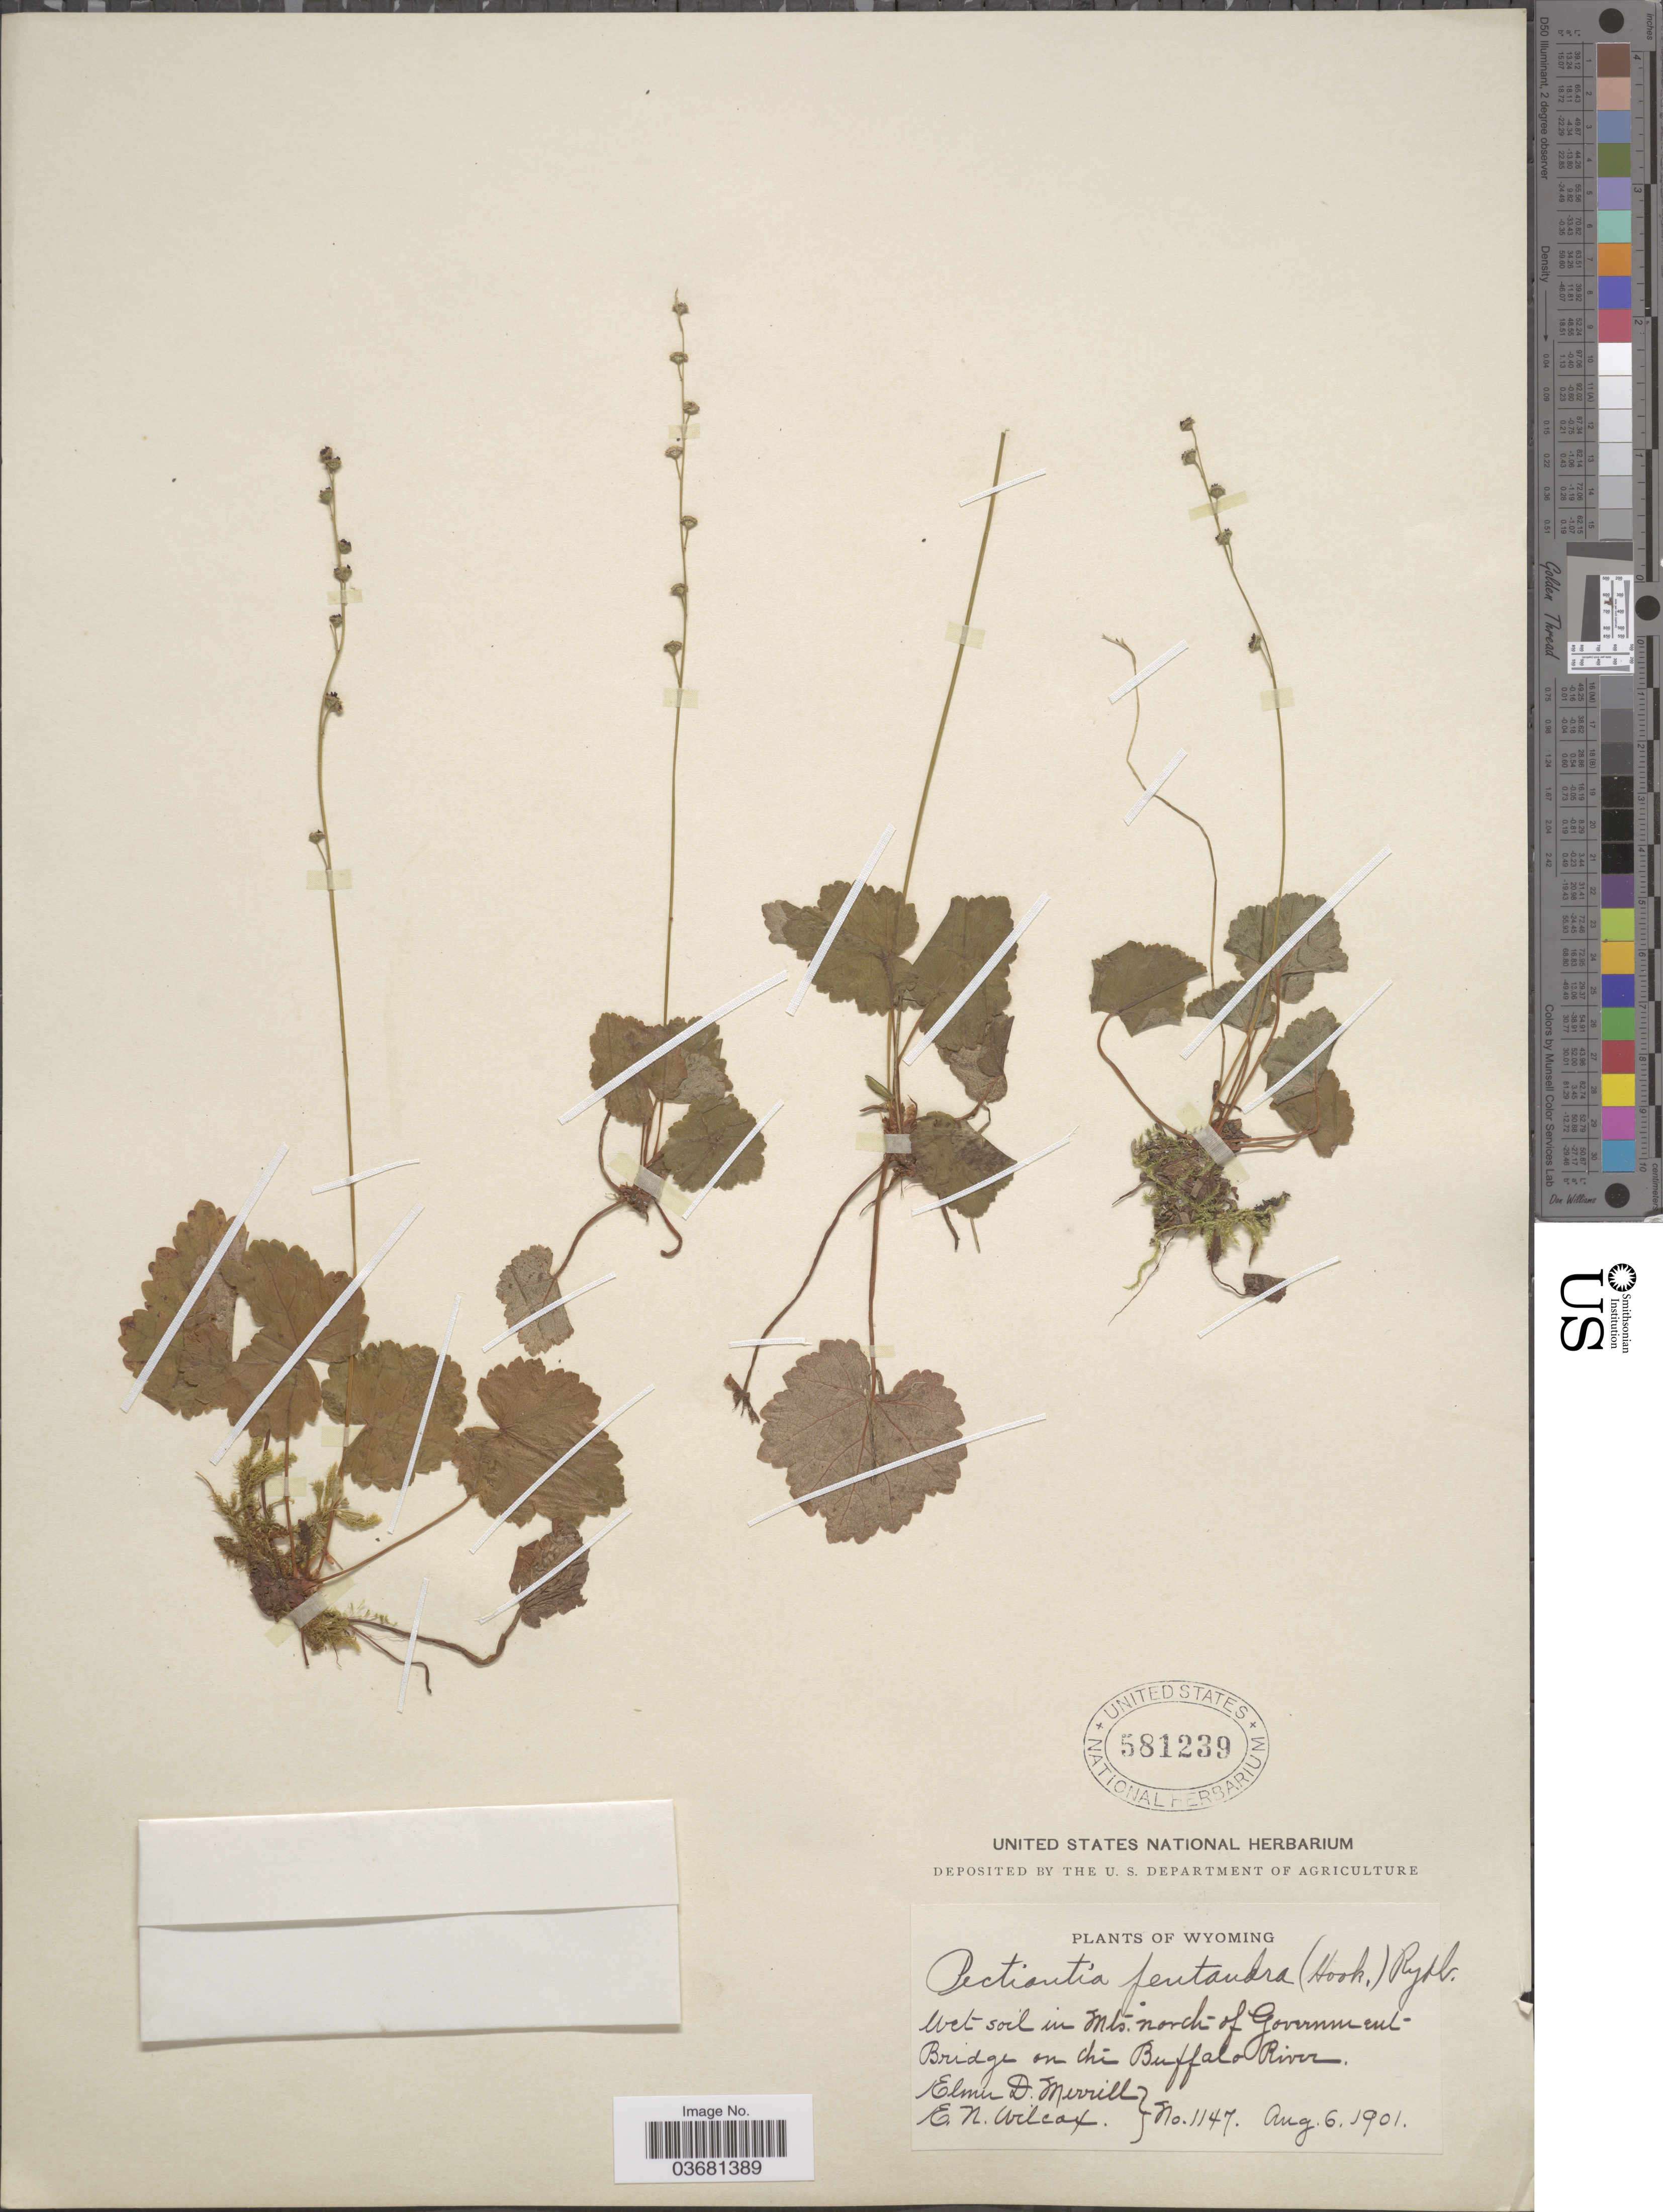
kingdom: Plantae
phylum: Tracheophyta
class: Magnoliopsida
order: Saxifragales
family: Saxifragaceae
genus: Mitella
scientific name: Mitella pentandra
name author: Hook.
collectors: E. D. Merrill & E. Wilcox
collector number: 1147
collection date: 1901-08-06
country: United States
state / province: Wyoming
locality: Wet soil in Mts. north of Government Bridge on the Buffalo River.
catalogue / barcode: US 581239